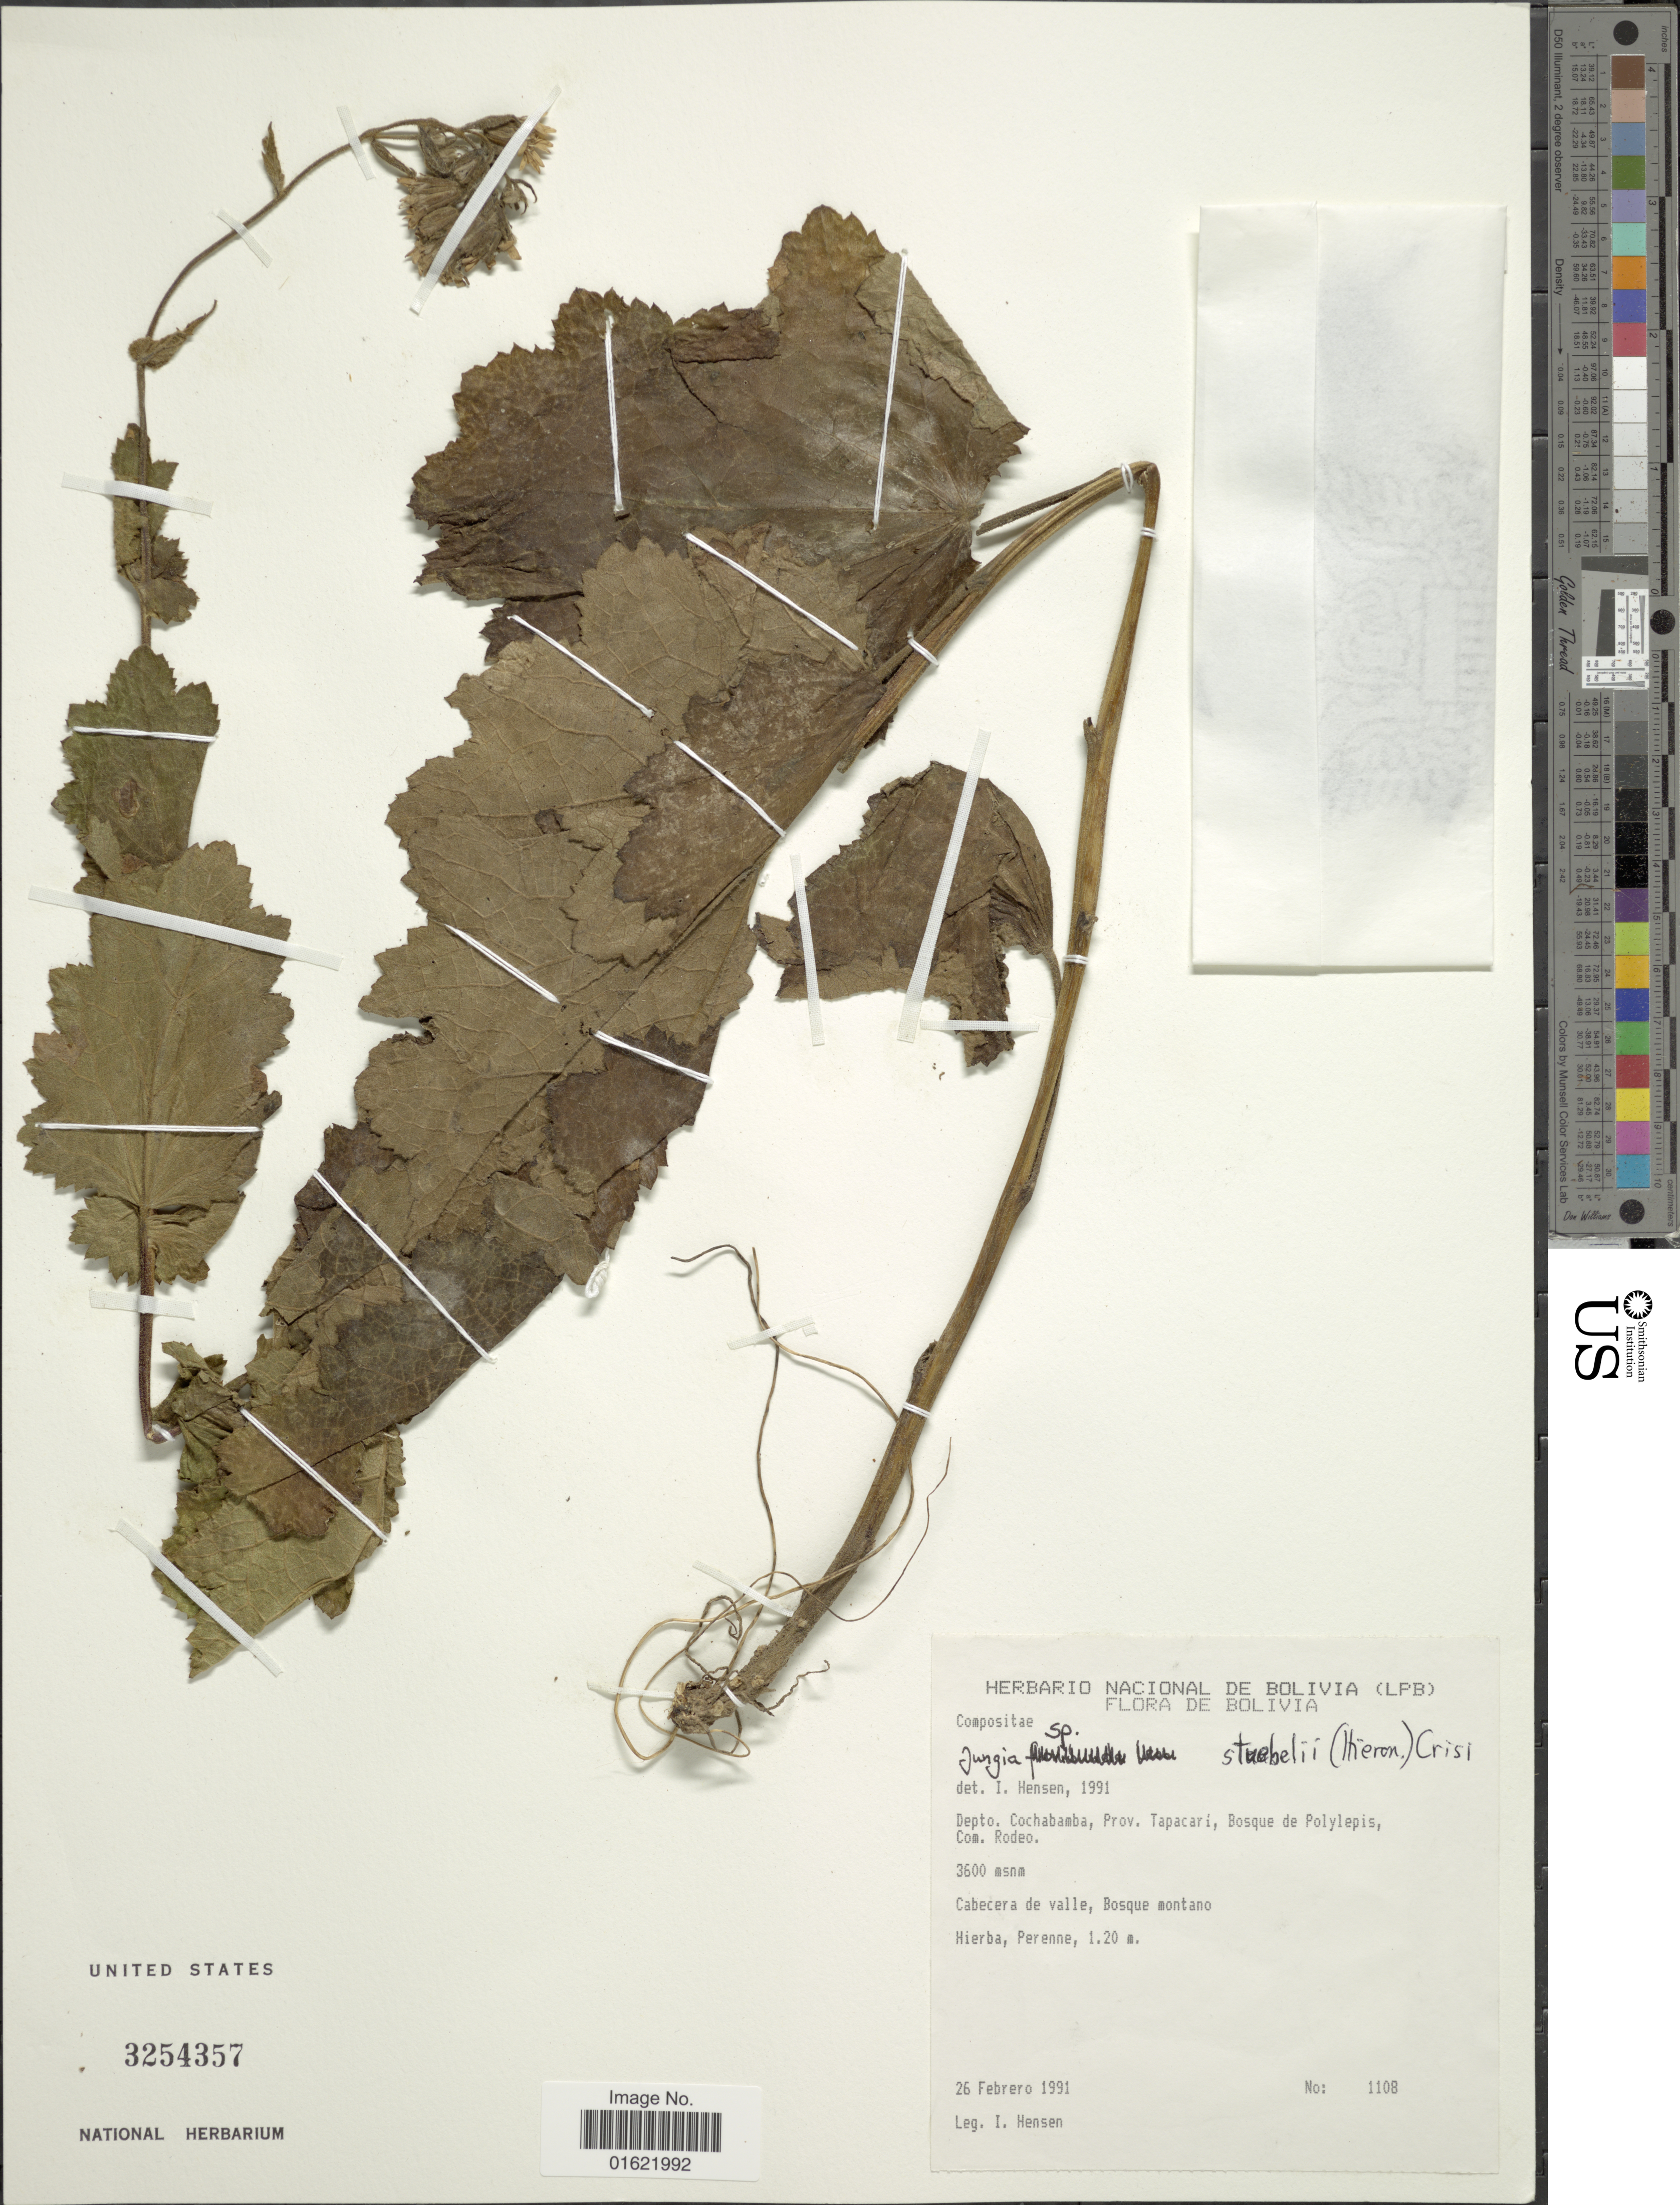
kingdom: Plantae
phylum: Tracheophyta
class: Magnoliopsida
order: Asterales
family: Asteraceae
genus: Jungia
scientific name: Jungia stuebelli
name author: (Hieron.) Crisci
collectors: I. Hensen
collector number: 1108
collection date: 1991-02-26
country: Bolivia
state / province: Cochabamba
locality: Prov. Tapacari, Bosque de Polylepis. Com. Rodeo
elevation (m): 3600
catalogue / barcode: US 3254357